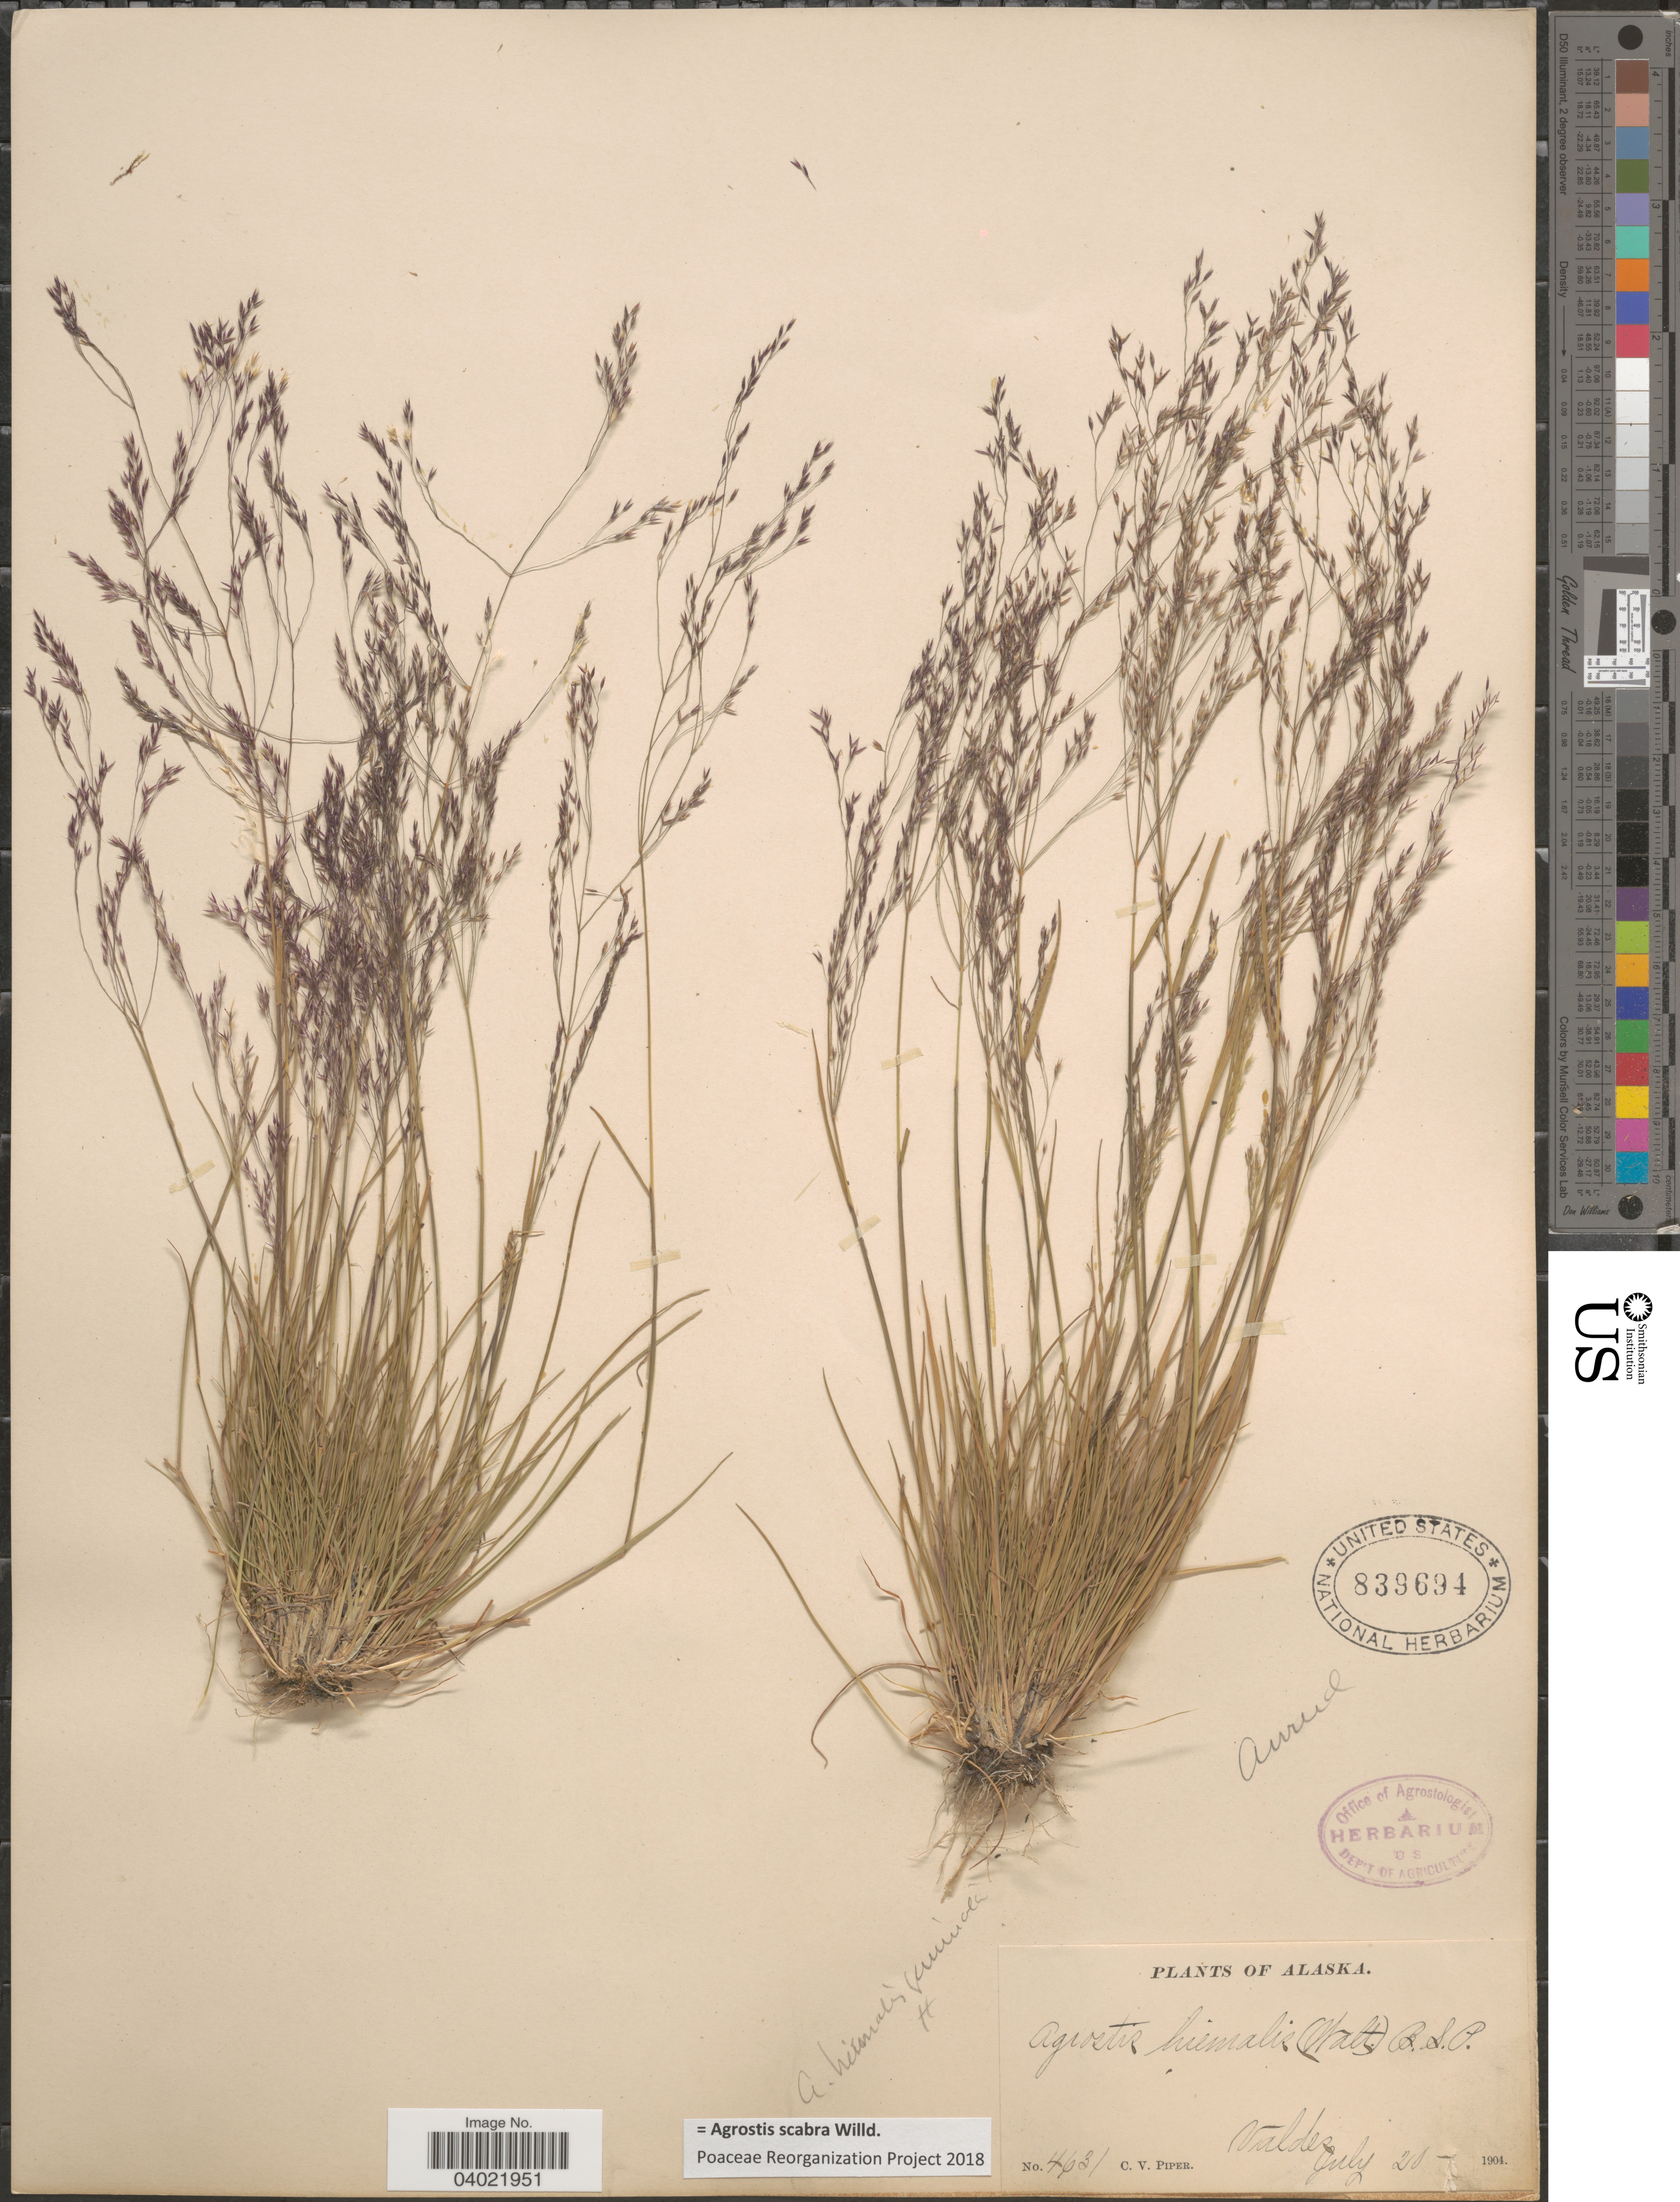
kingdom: Plantae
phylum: Tracheophyta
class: Liliopsida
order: Poales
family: Poaceae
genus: Agrostis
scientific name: Agrostis scabra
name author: Willd.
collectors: C. V. Piper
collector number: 4631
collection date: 1904-07-20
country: United States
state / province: Alaska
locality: Valdez.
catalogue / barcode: US 839694